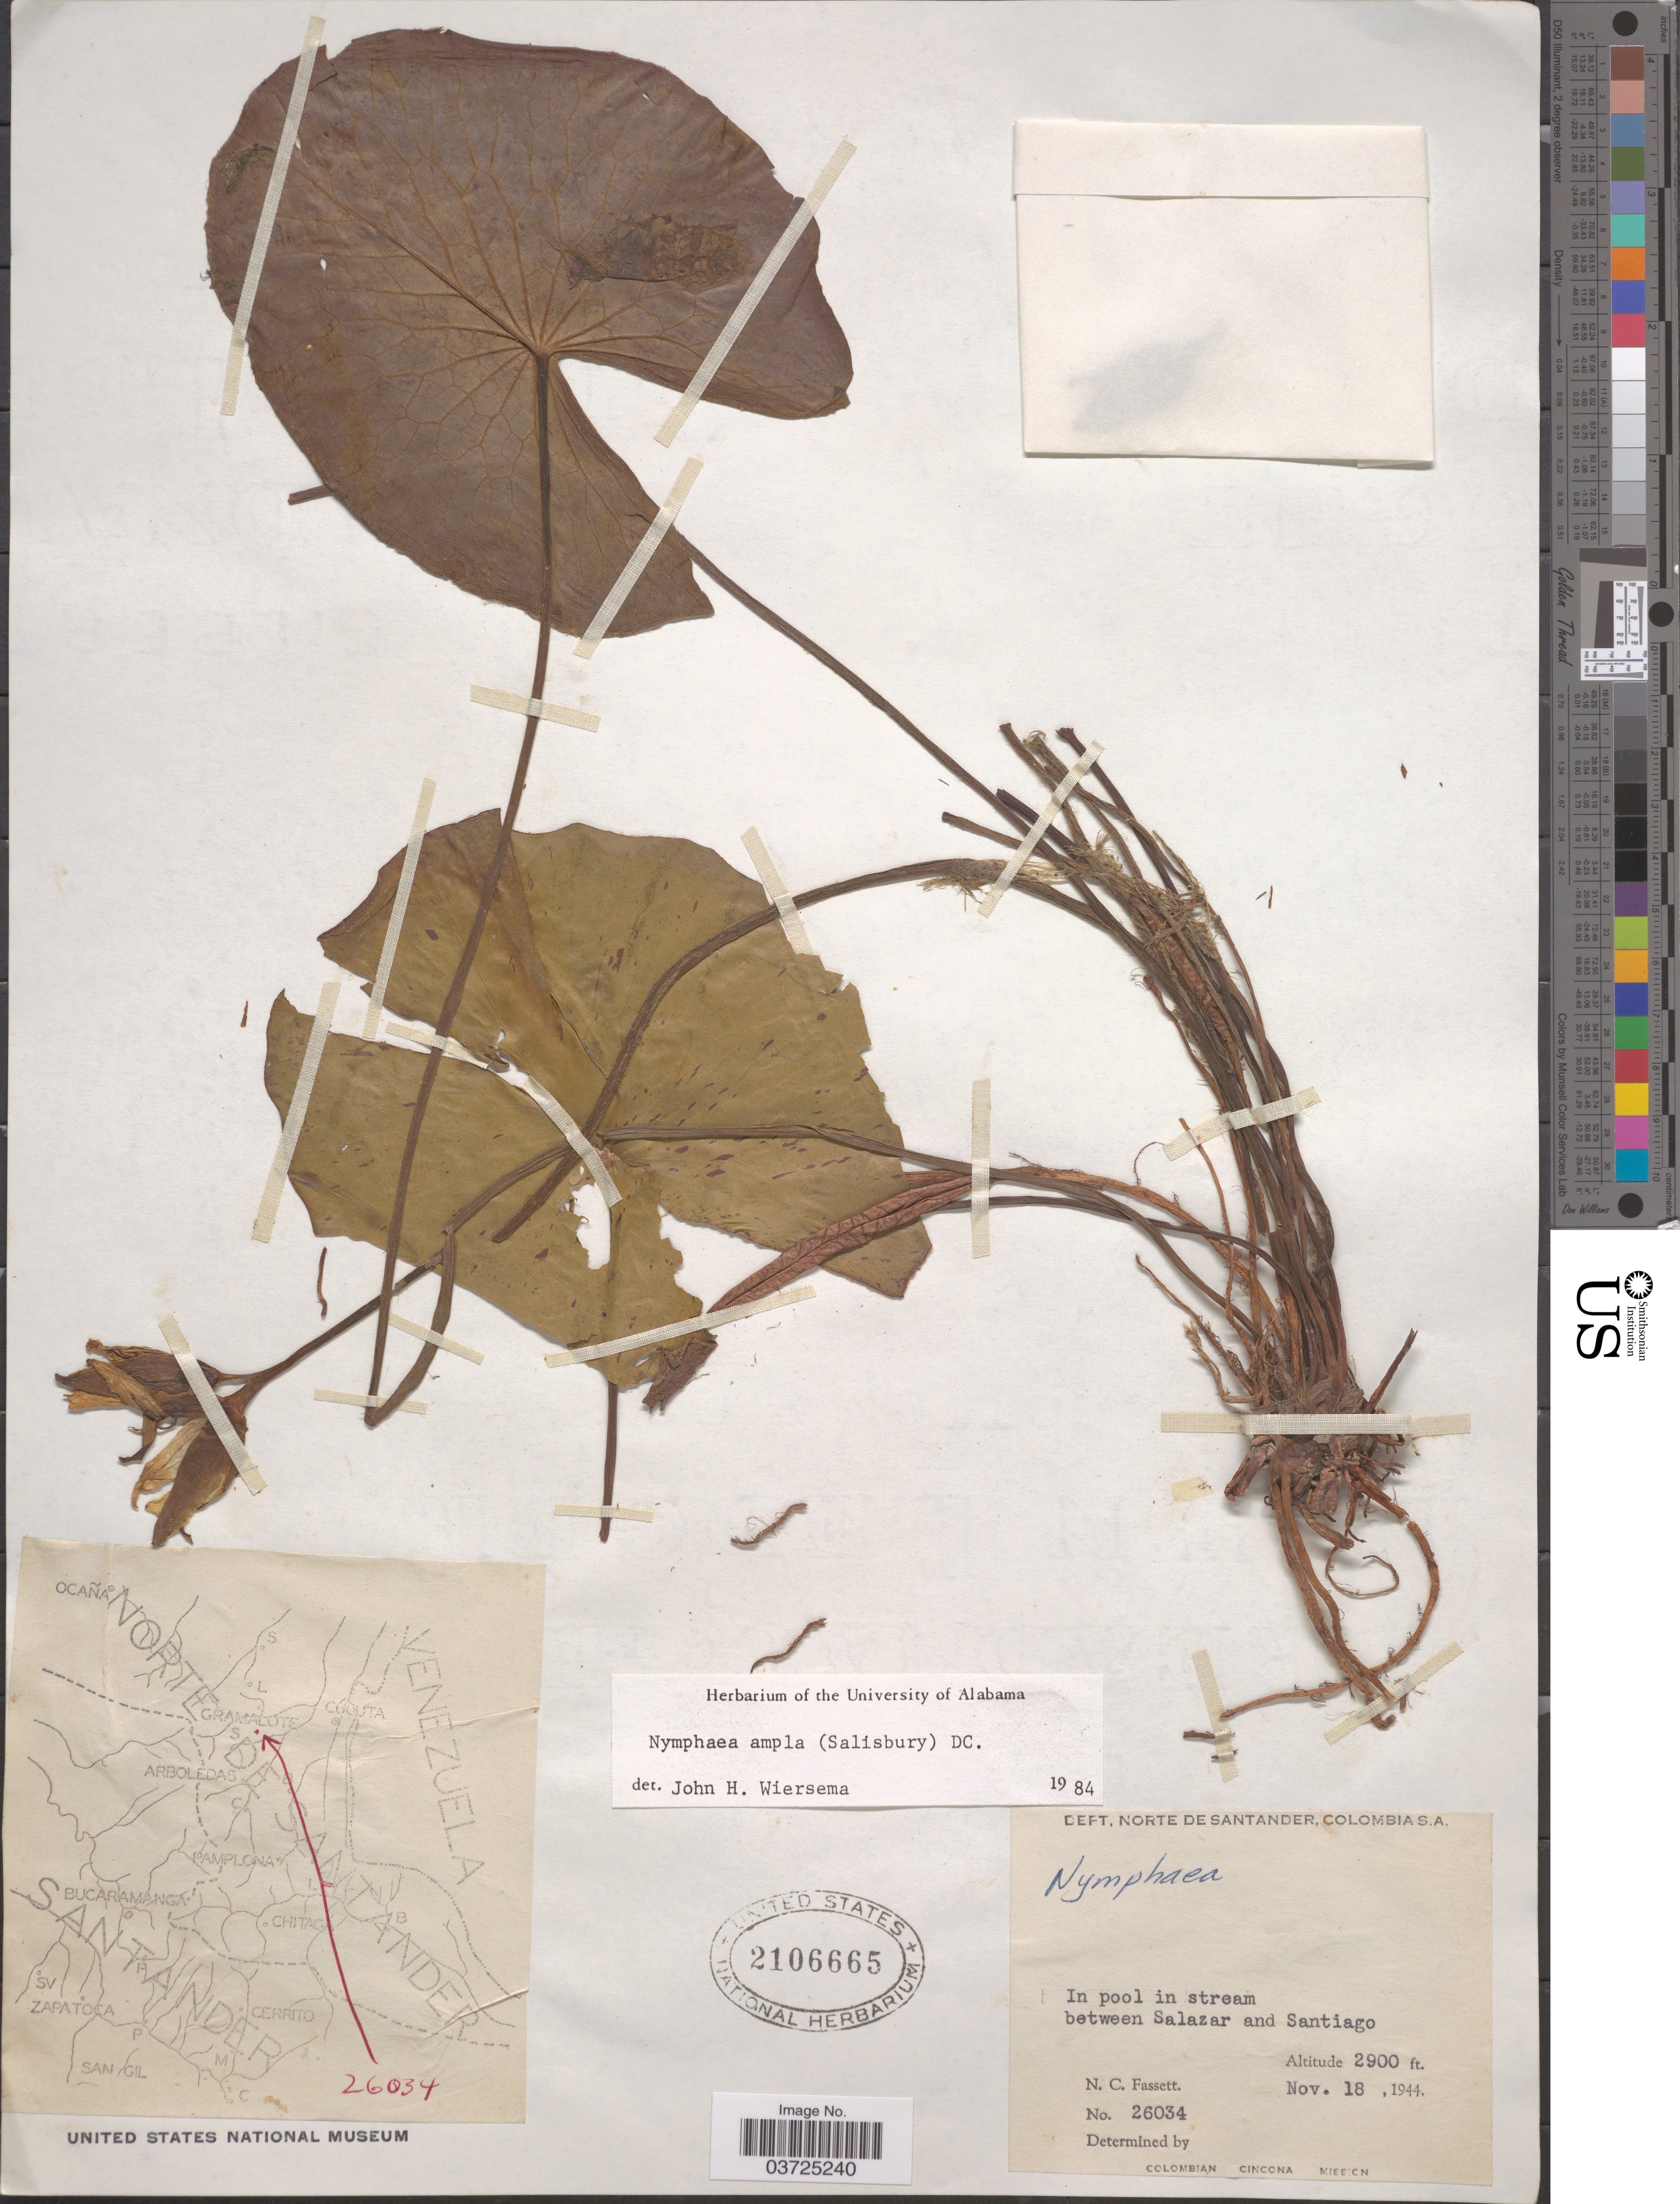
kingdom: Plantae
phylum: Tracheophyta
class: Magnoliopsida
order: Nymphaeales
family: Nymphaeaceae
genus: Nymphaea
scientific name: Nymphaea ampla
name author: (Salisb.) DC.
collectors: N. C. Fassett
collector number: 26034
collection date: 1944-11-18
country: Colombia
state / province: Norte de Santander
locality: Dept. Norte de Santander. In pool in stream between Salazar and Santiago.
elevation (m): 884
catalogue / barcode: US 2106665